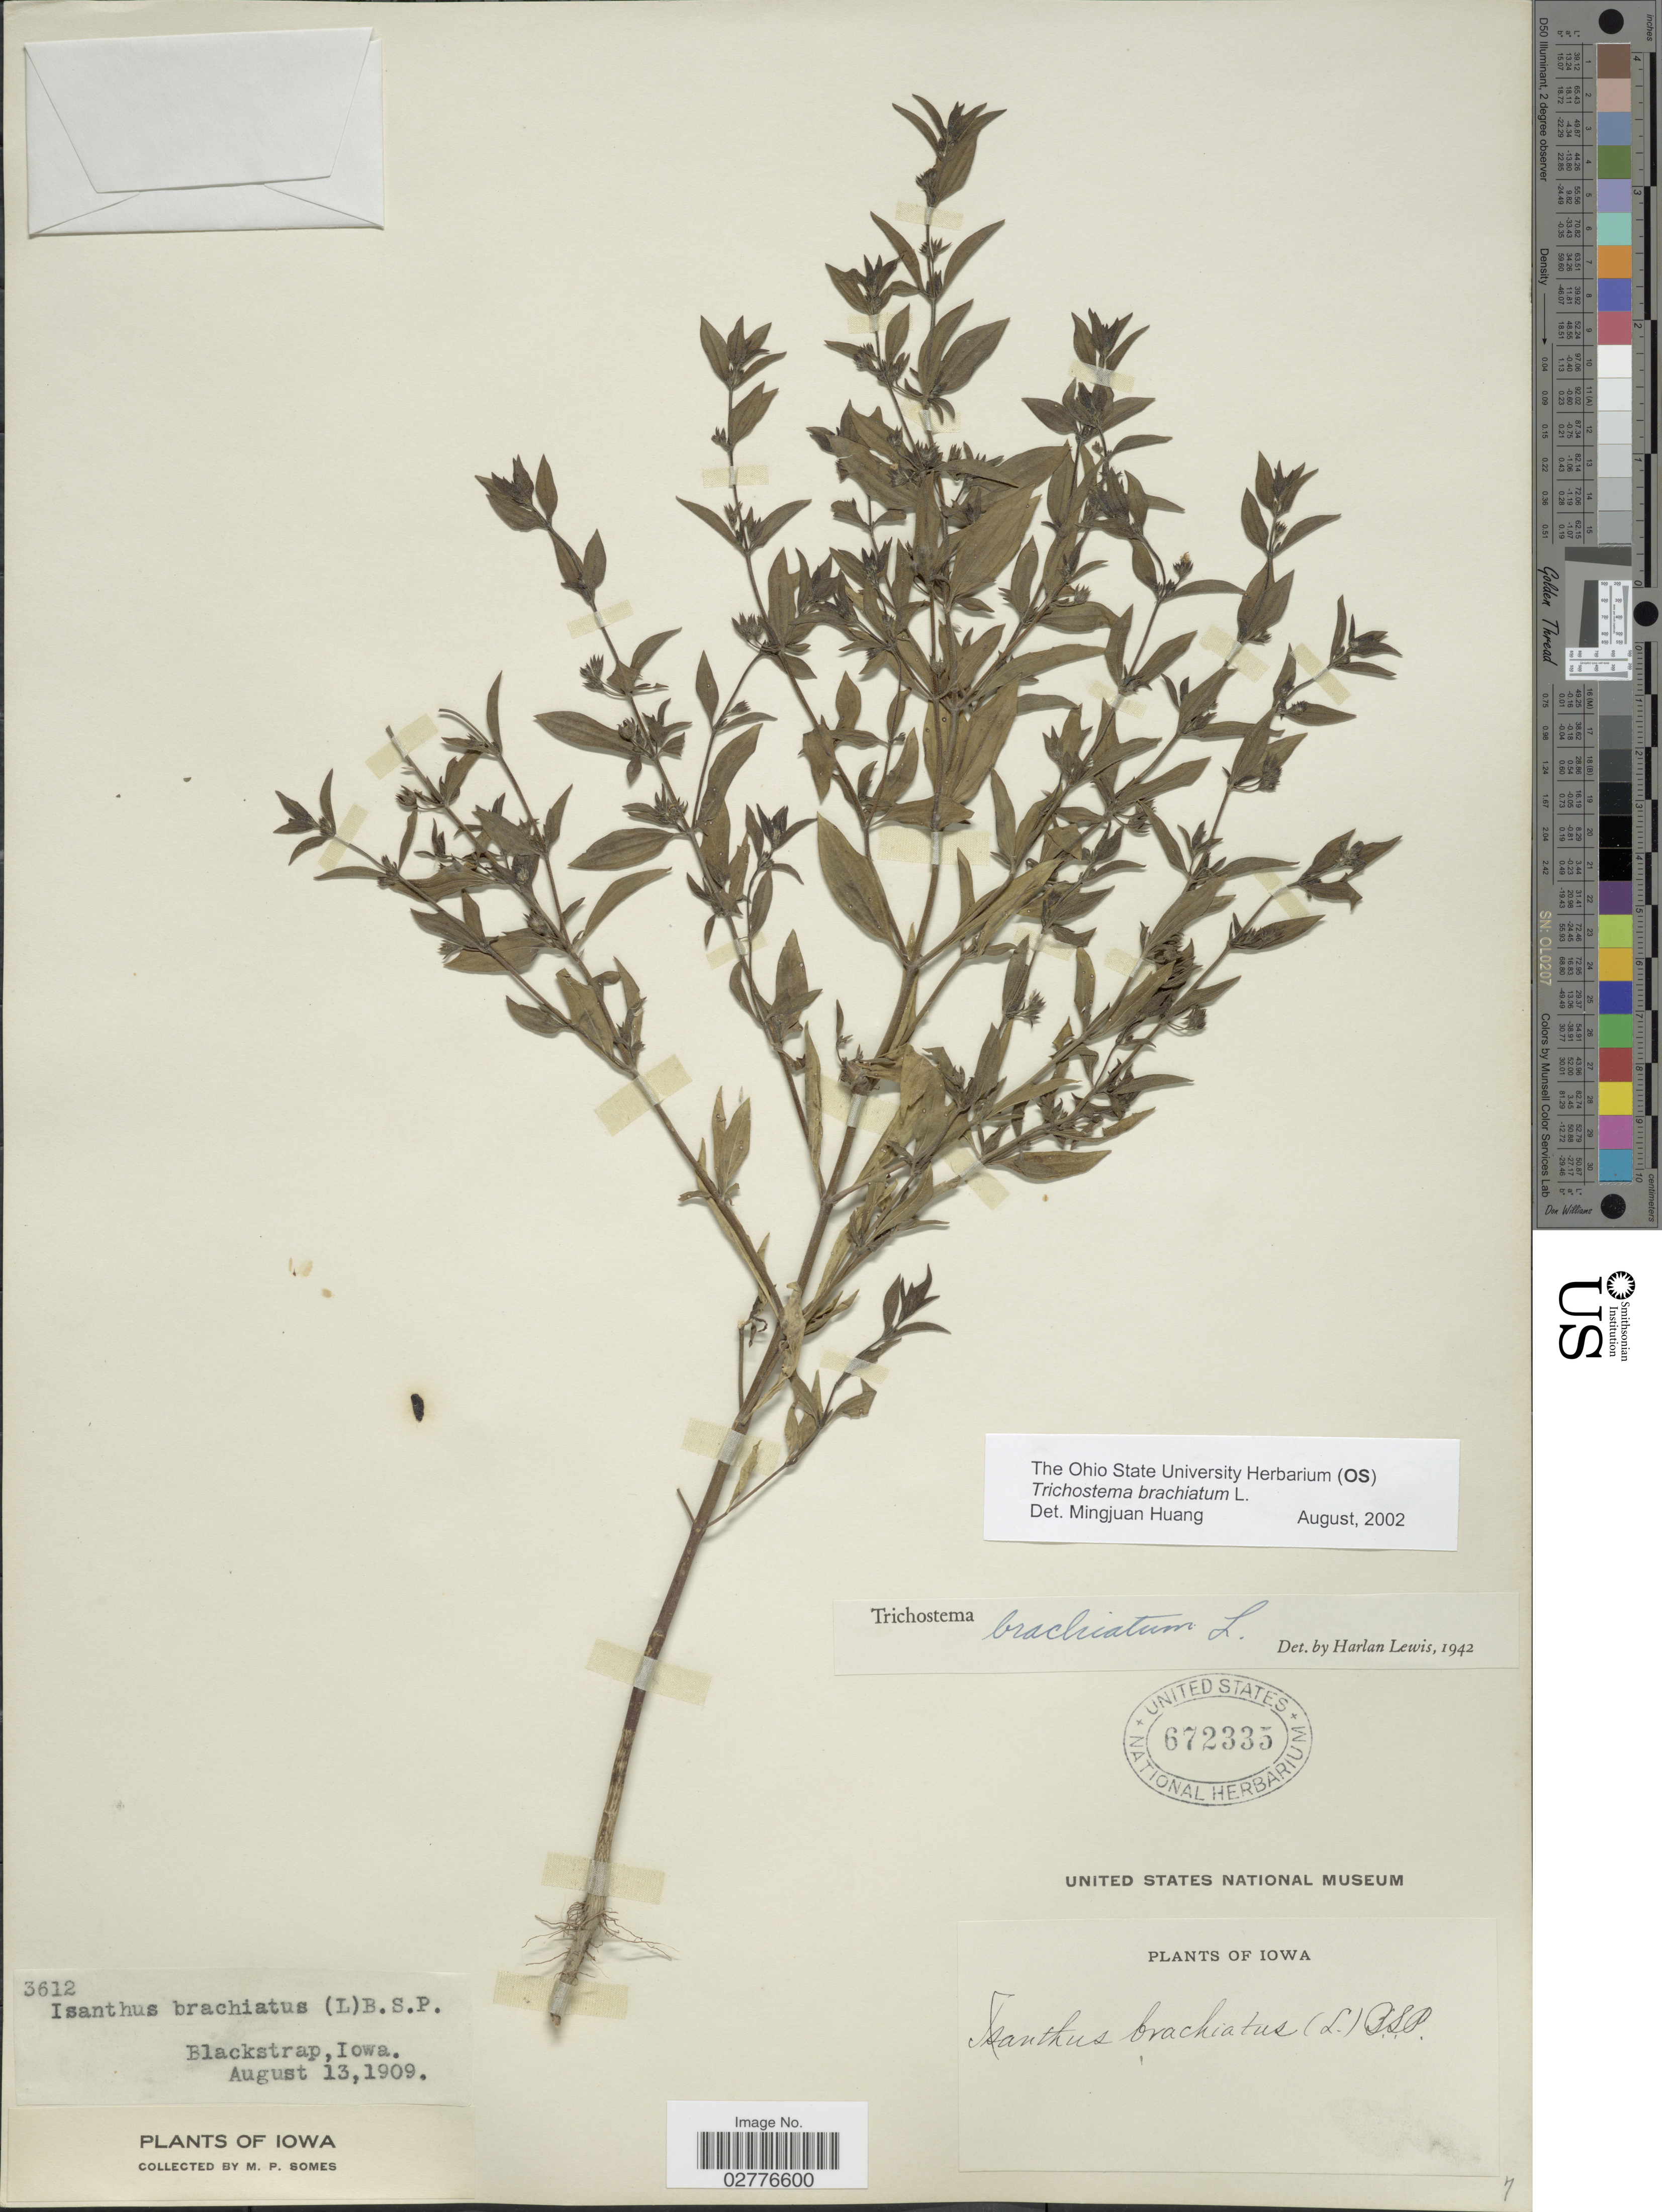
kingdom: Plantae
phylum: Tracheophyta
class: Magnoliopsida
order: Lamiales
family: Lamiaceae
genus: Trichostema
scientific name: Trichostema brachiatum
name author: L.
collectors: M. Somes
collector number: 3612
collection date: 1909-08-13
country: United States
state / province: Iowa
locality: Blackstrap.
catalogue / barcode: US 672335